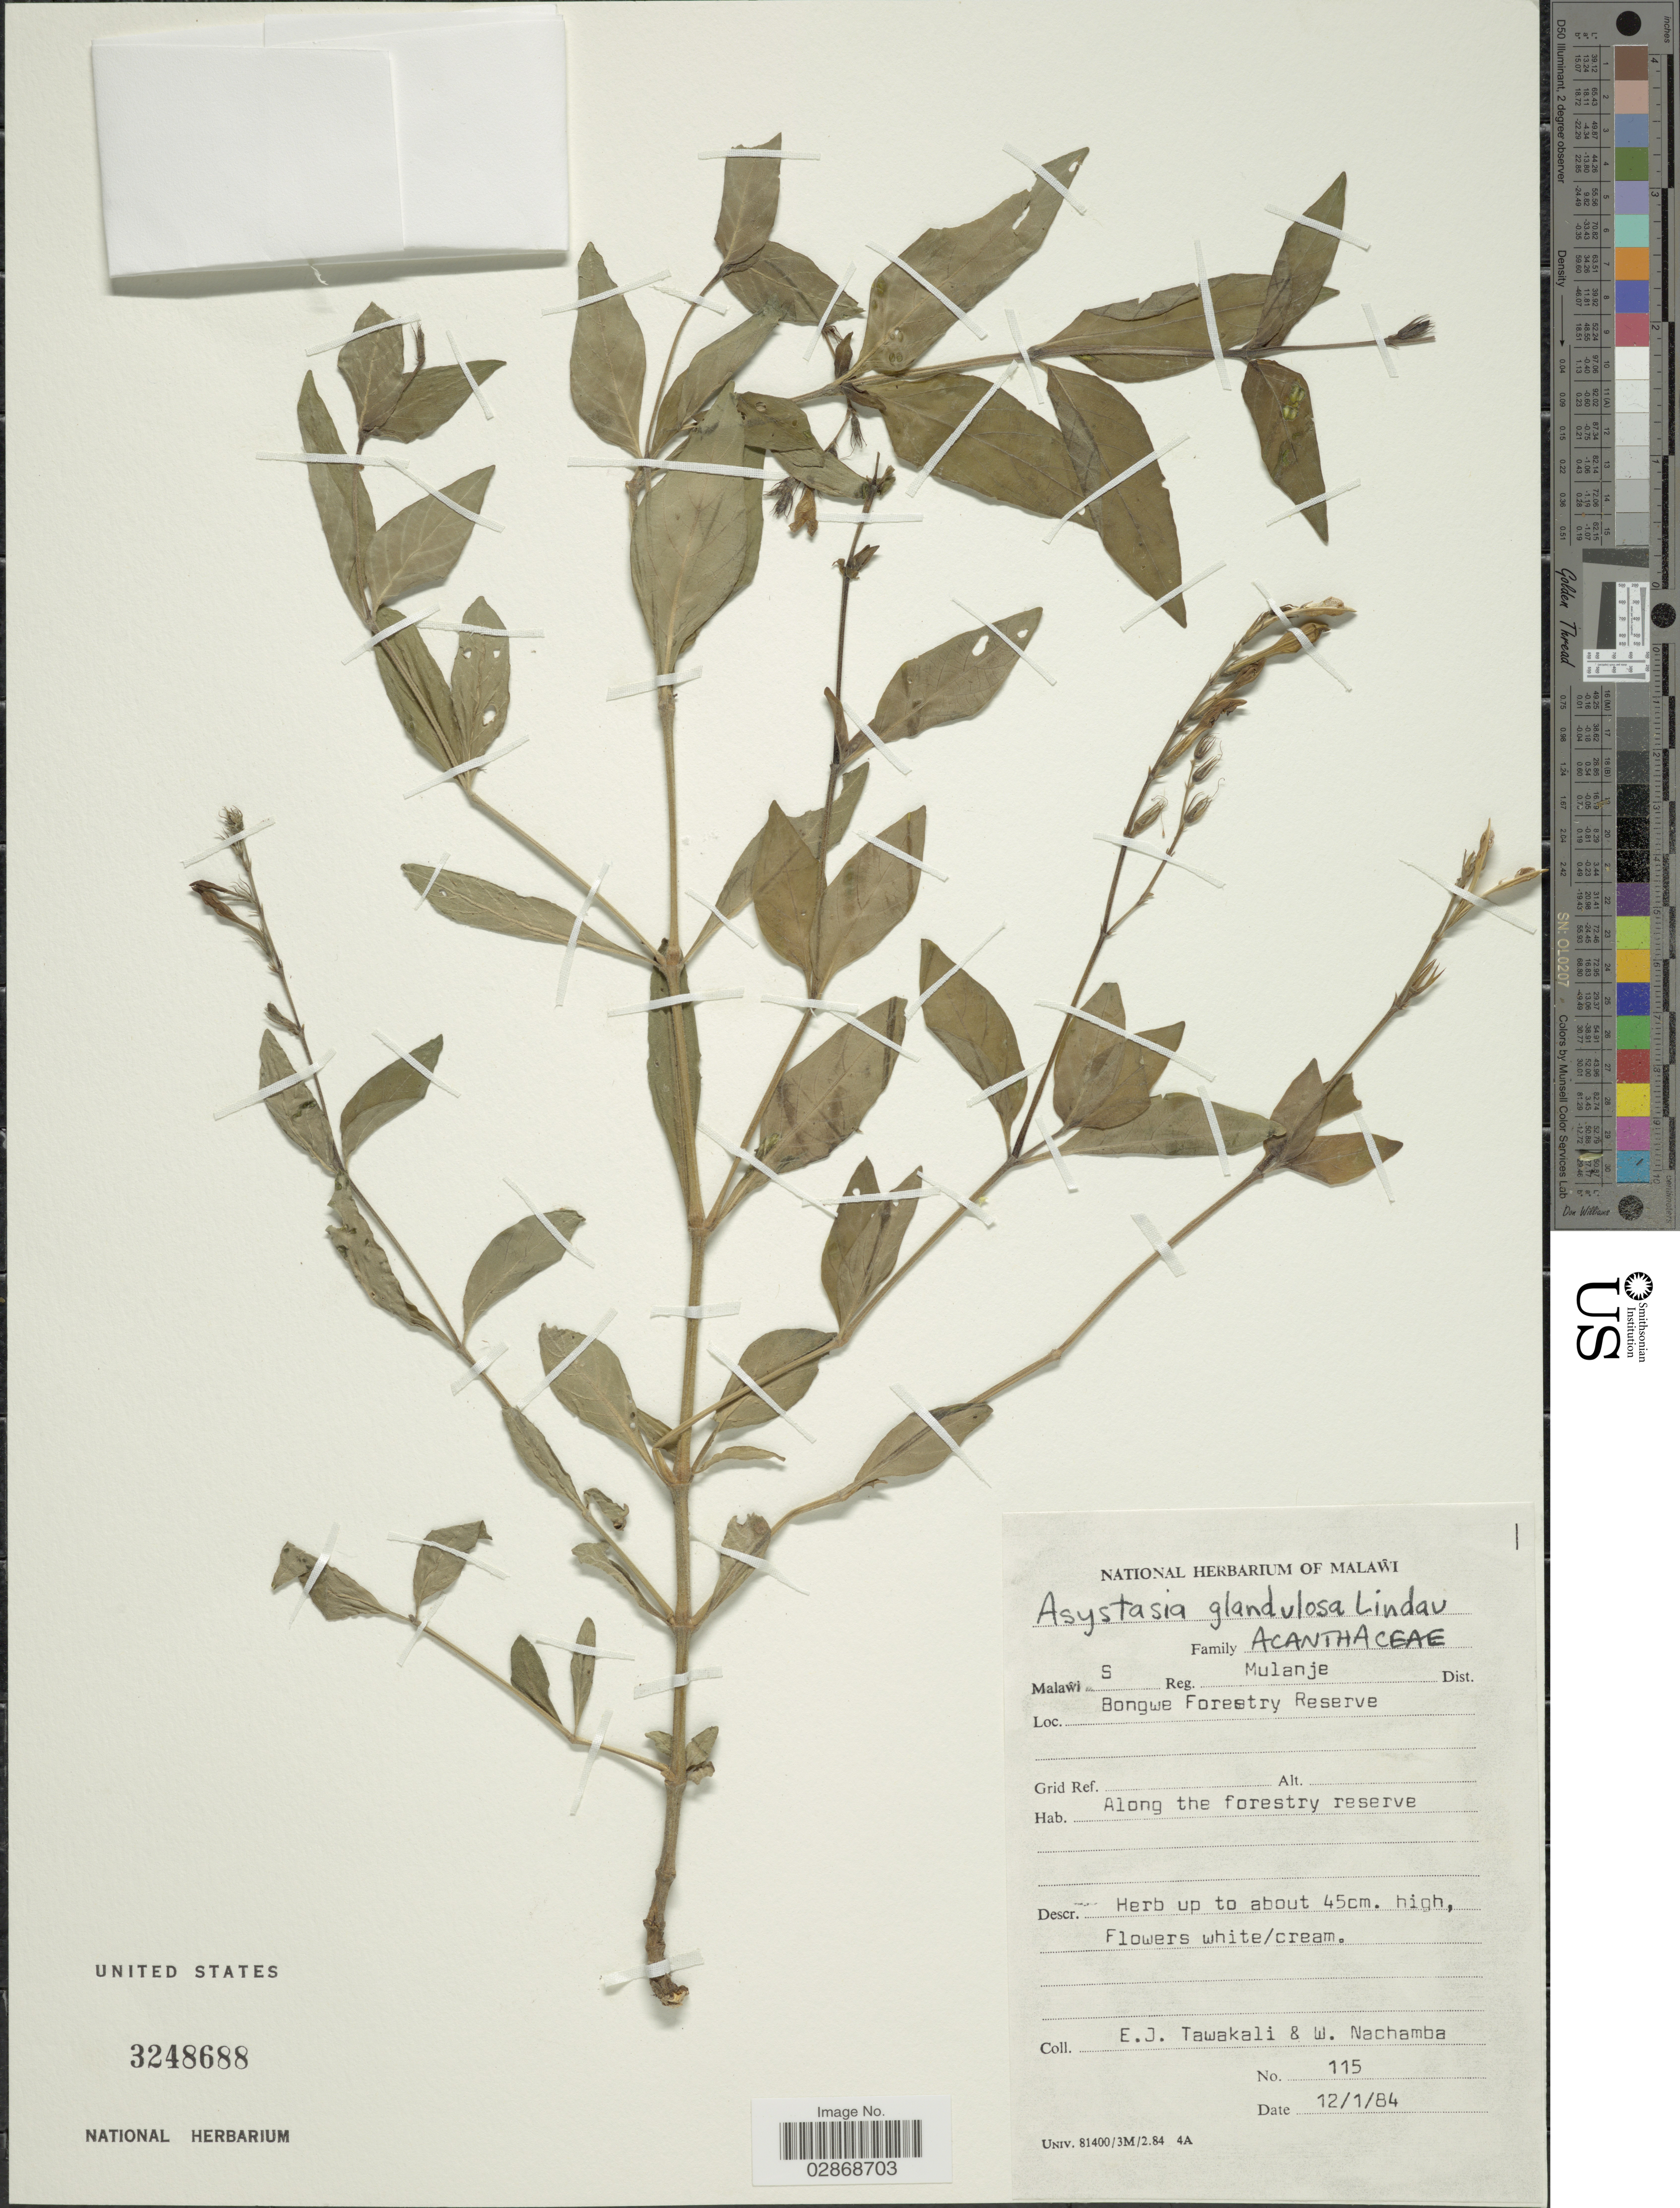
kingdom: Plantae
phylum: Tracheophyta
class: Magnoliopsida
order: Lamiales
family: Acanthaceae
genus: Asystasia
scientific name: Asystasia glandulosa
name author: Lindau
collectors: E. Tawakali & W. Nachamba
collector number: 115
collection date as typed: Transcribed d/m/y: 12/1/84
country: Malawi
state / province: Southern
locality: S Reg. Mulanje Dist. Bongwe Forestry Reserve.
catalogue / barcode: US 3248688